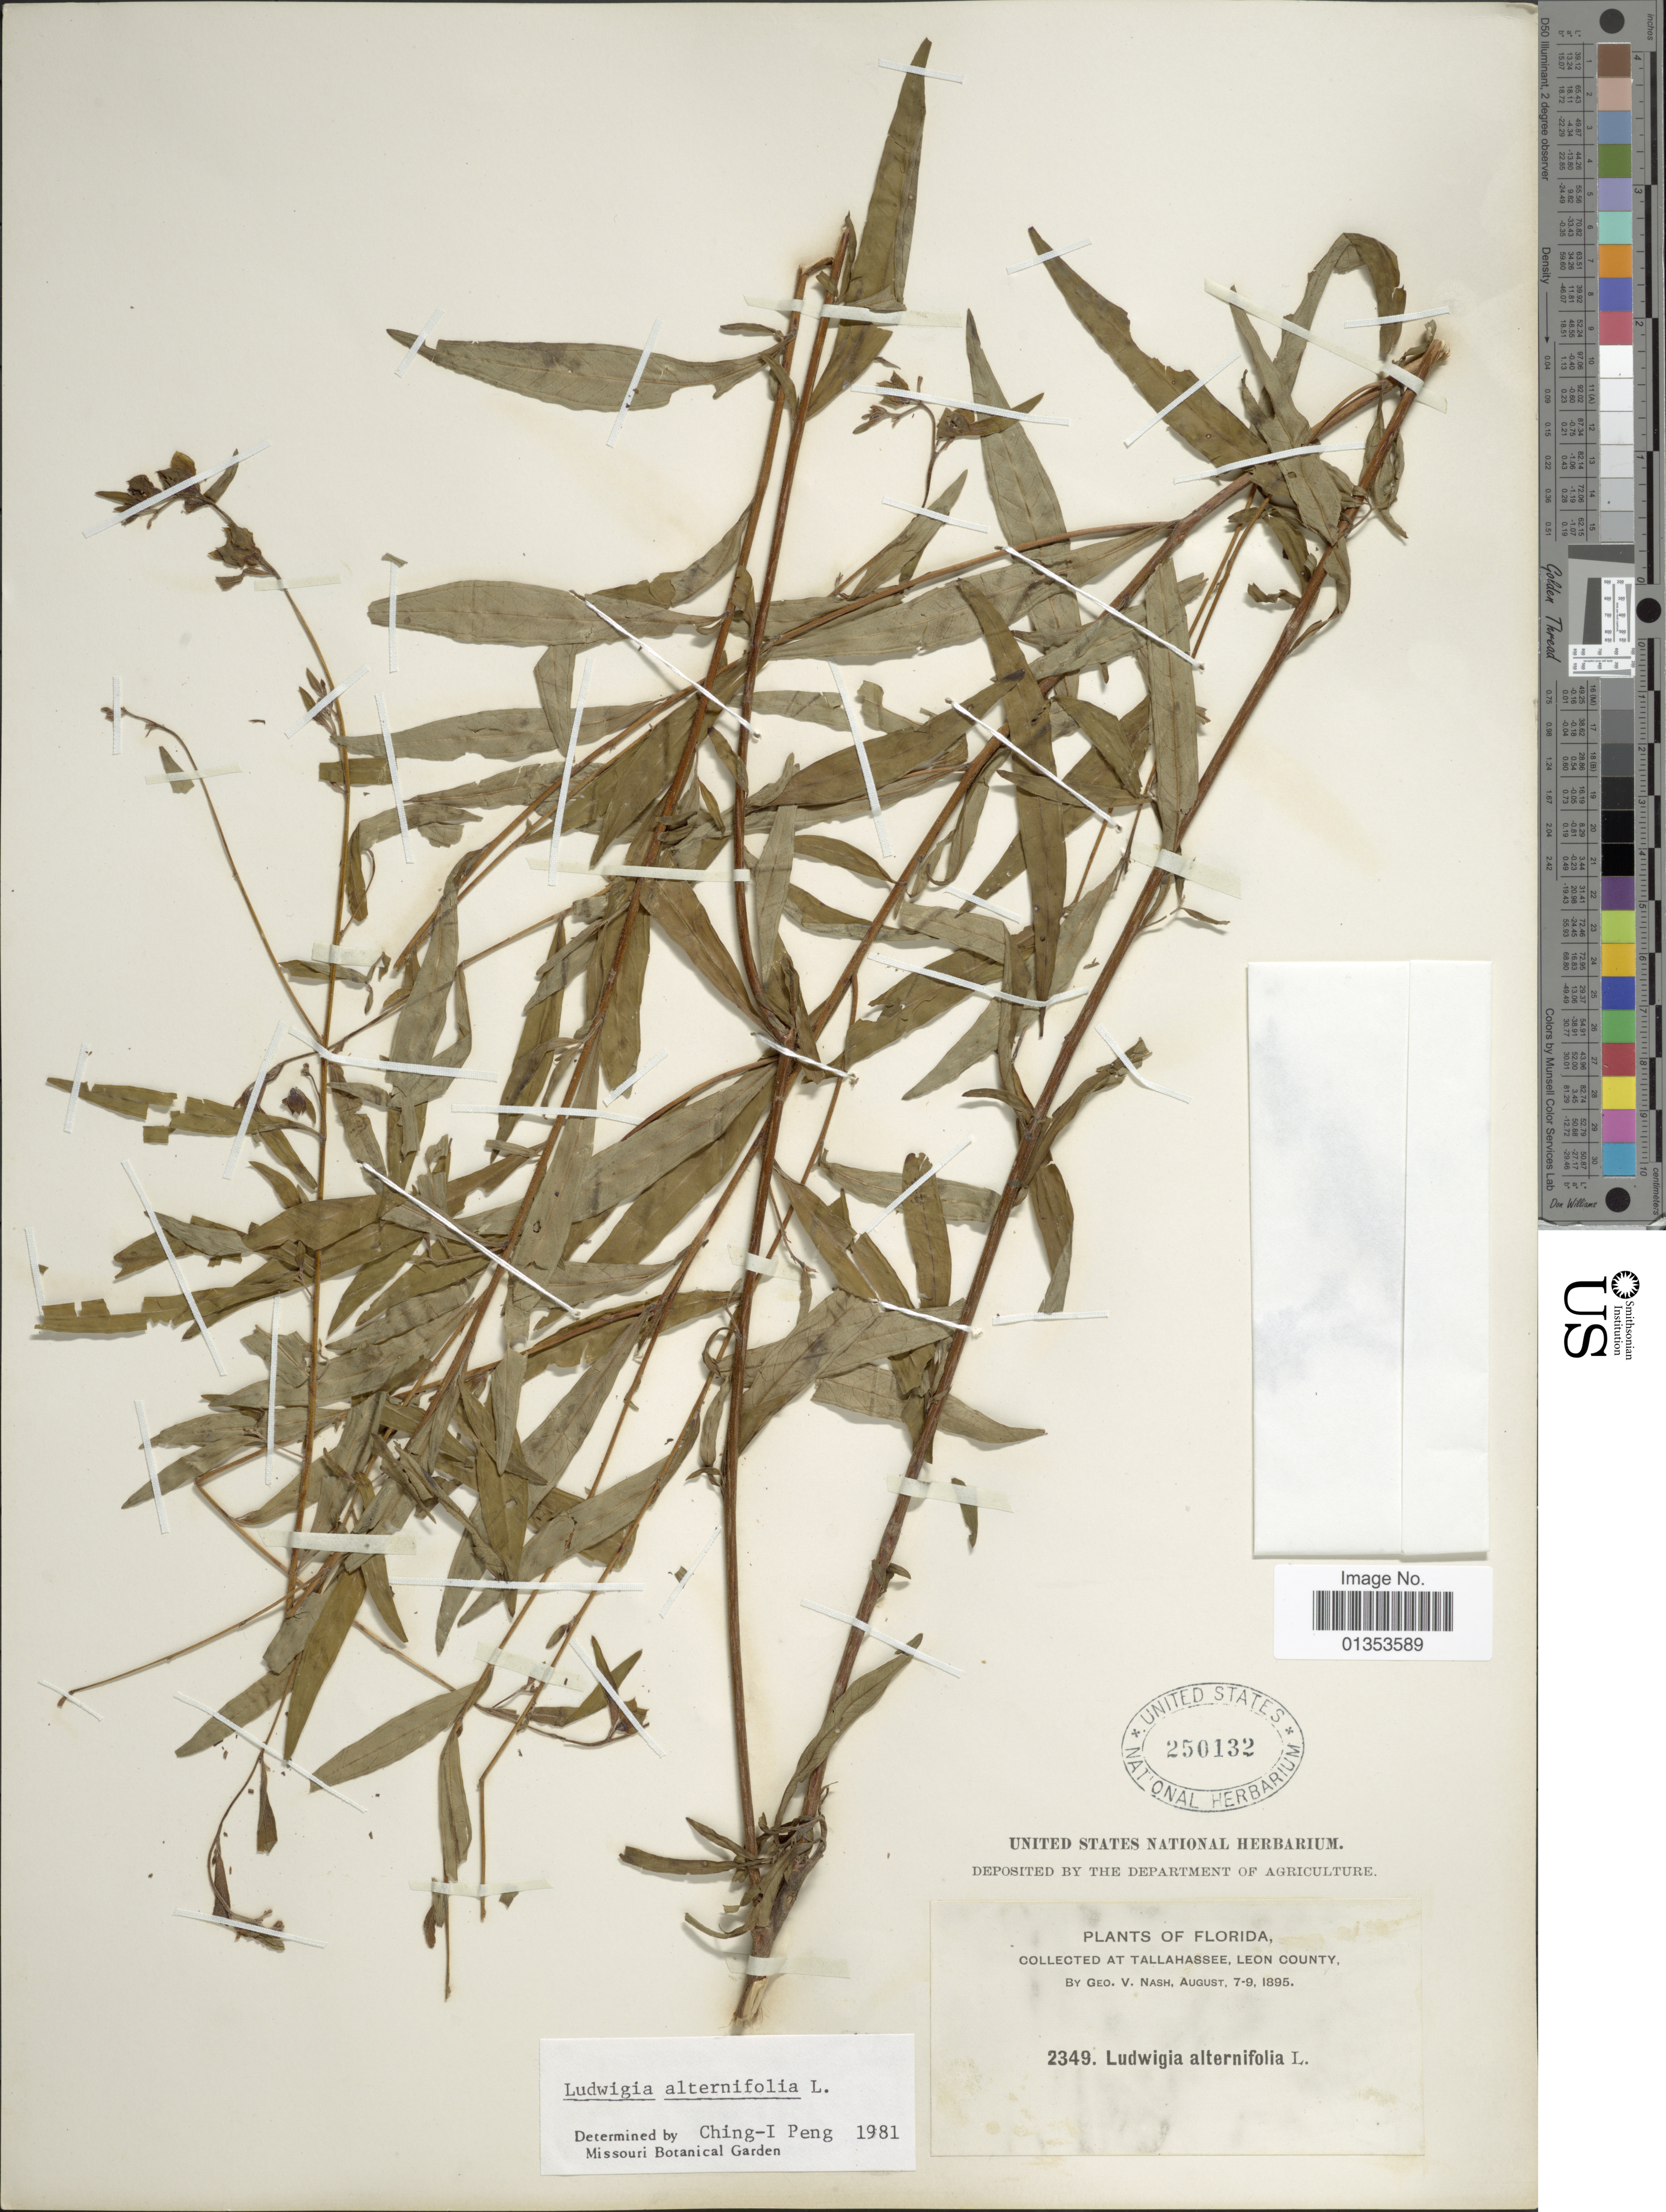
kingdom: Plantae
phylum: Tracheophyta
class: Magnoliopsida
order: Myrtales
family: Onagraceae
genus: Ludwigia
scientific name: Ludwigia alternifolia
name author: L.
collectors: G. V. Nash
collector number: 2349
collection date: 1895-08-07/1895-08-09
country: United States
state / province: Florida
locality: Tallahassee, Leon County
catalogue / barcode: US 250132